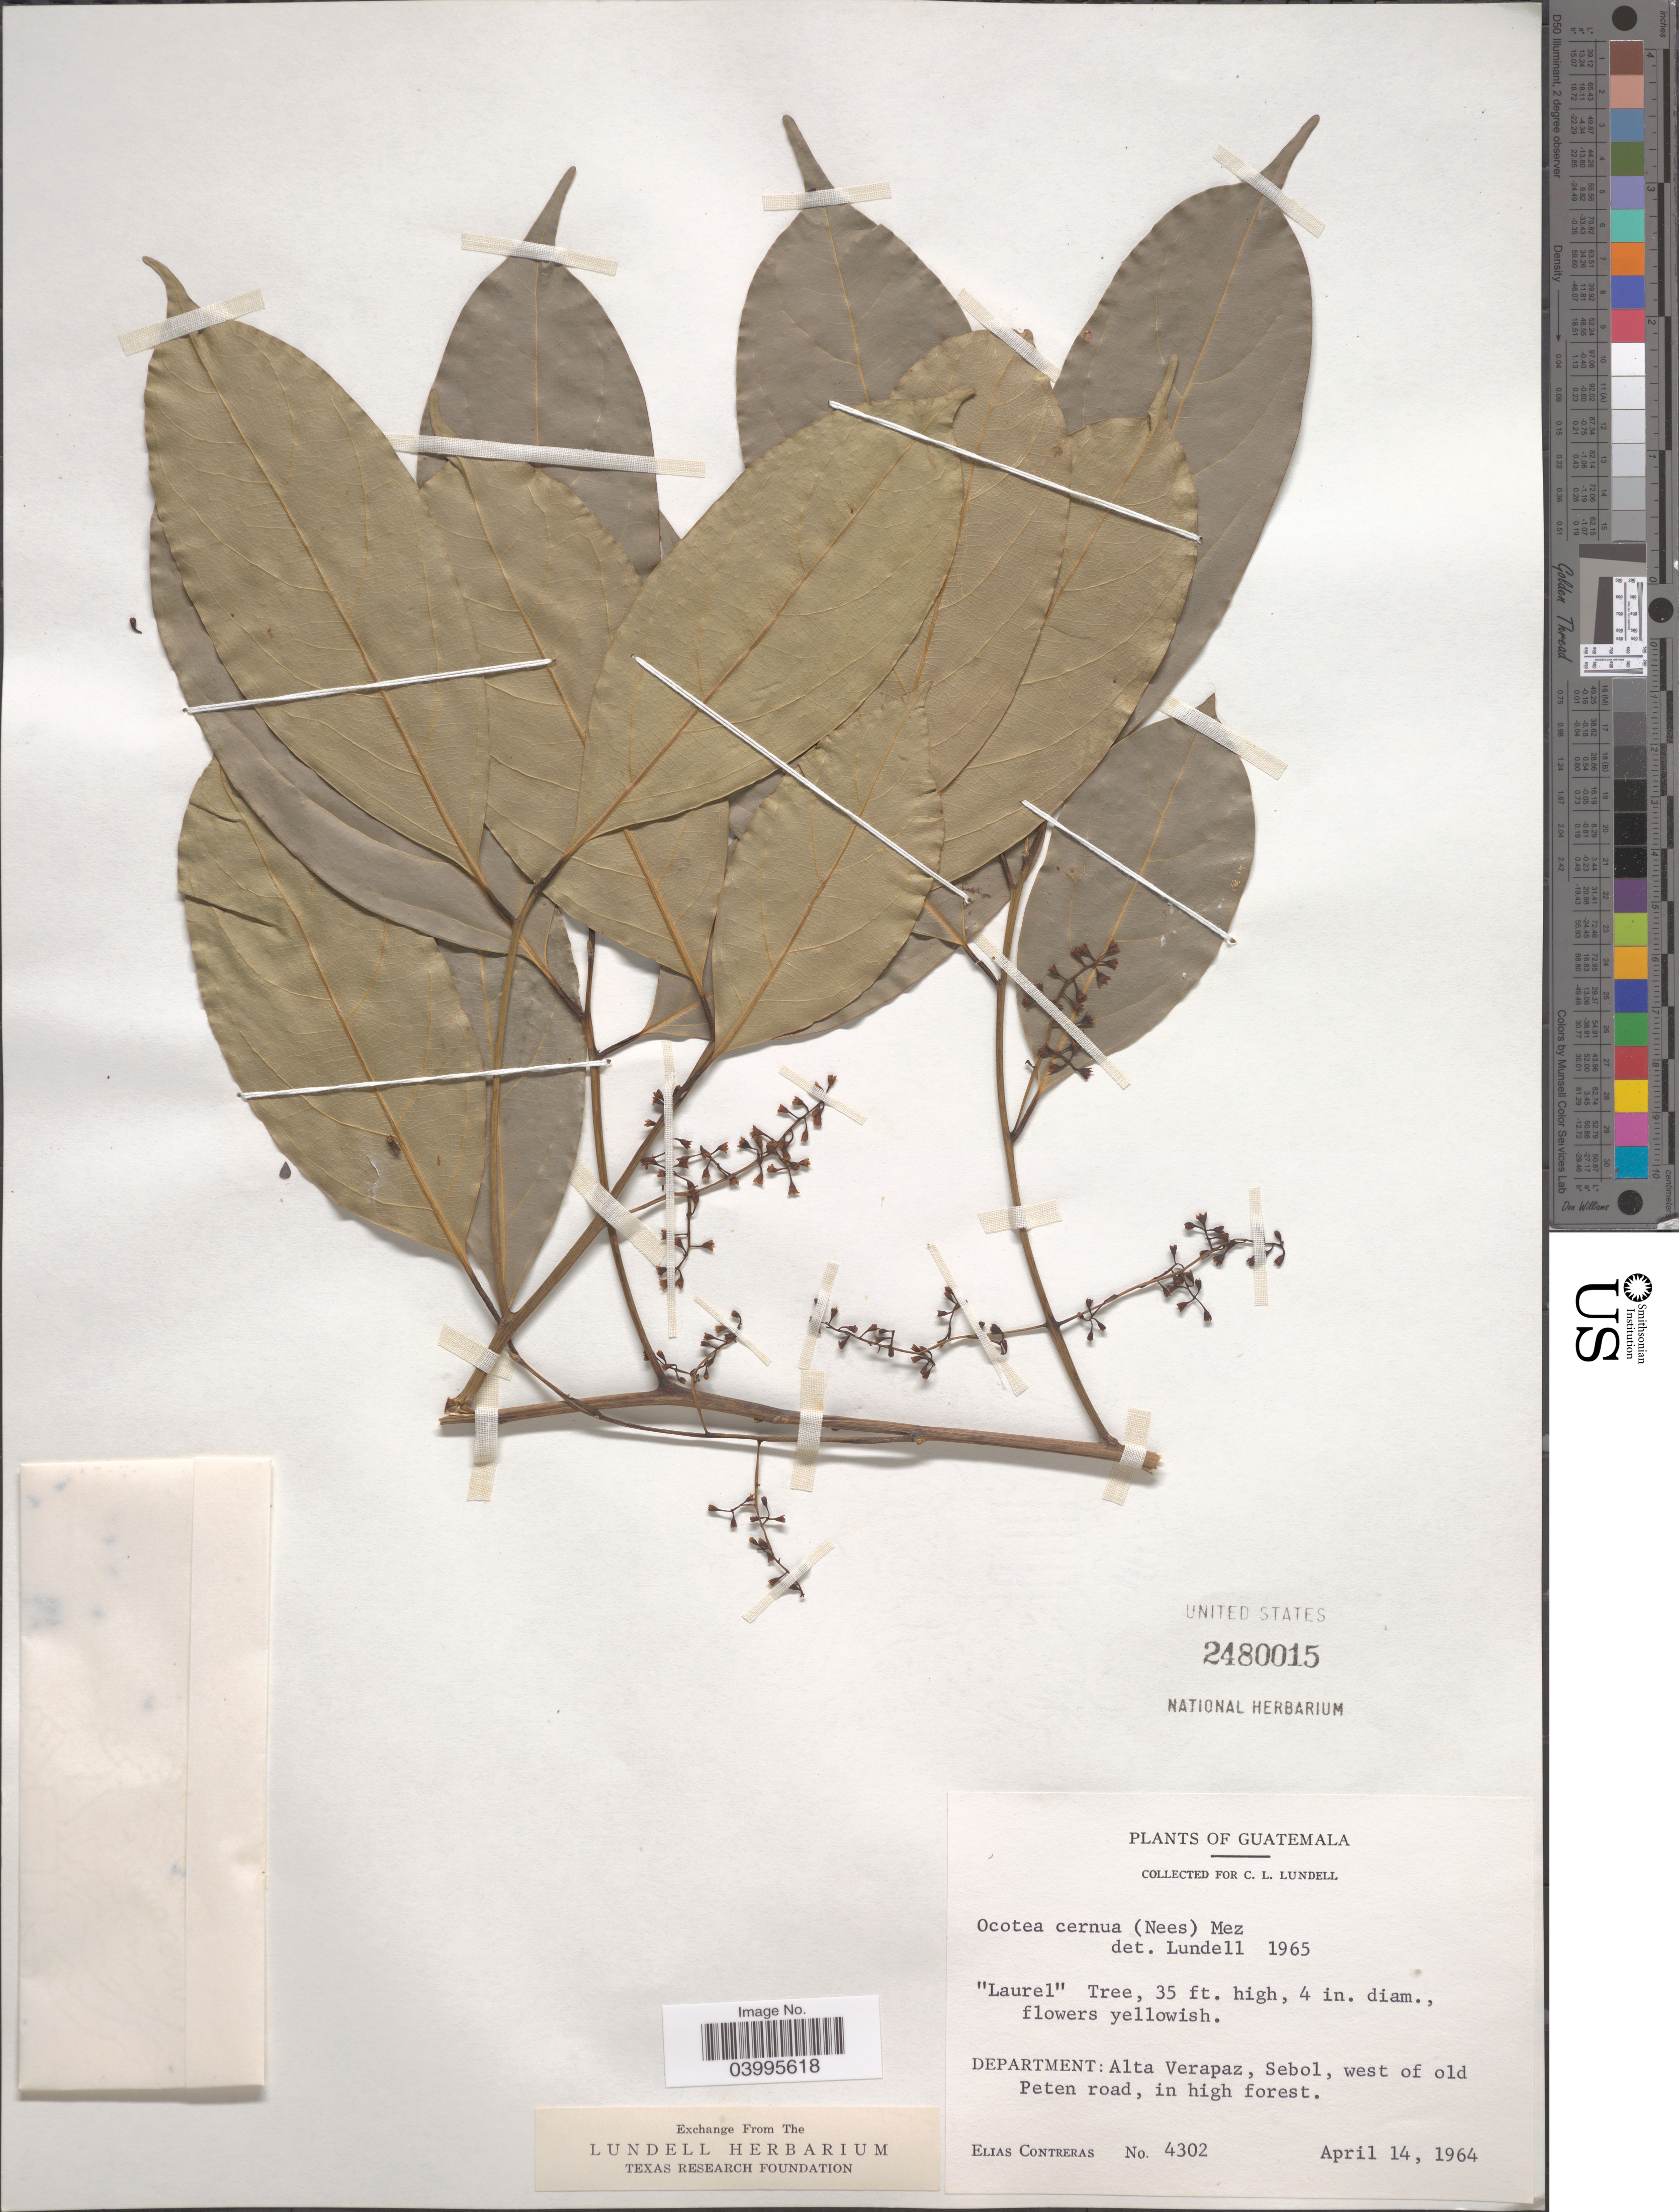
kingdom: Plantae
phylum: Tracheophyta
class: Magnoliopsida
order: Laurales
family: Lauraceae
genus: Ocotea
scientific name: Ocotea cernua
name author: (Nees) Mez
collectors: E. Contreras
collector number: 4302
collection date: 1964-04-14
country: Guatemala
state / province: Alta Verapaz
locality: Department: Alta Verapaz, Sebol, west of old Peten road, in high forest.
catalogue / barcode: US 2480015